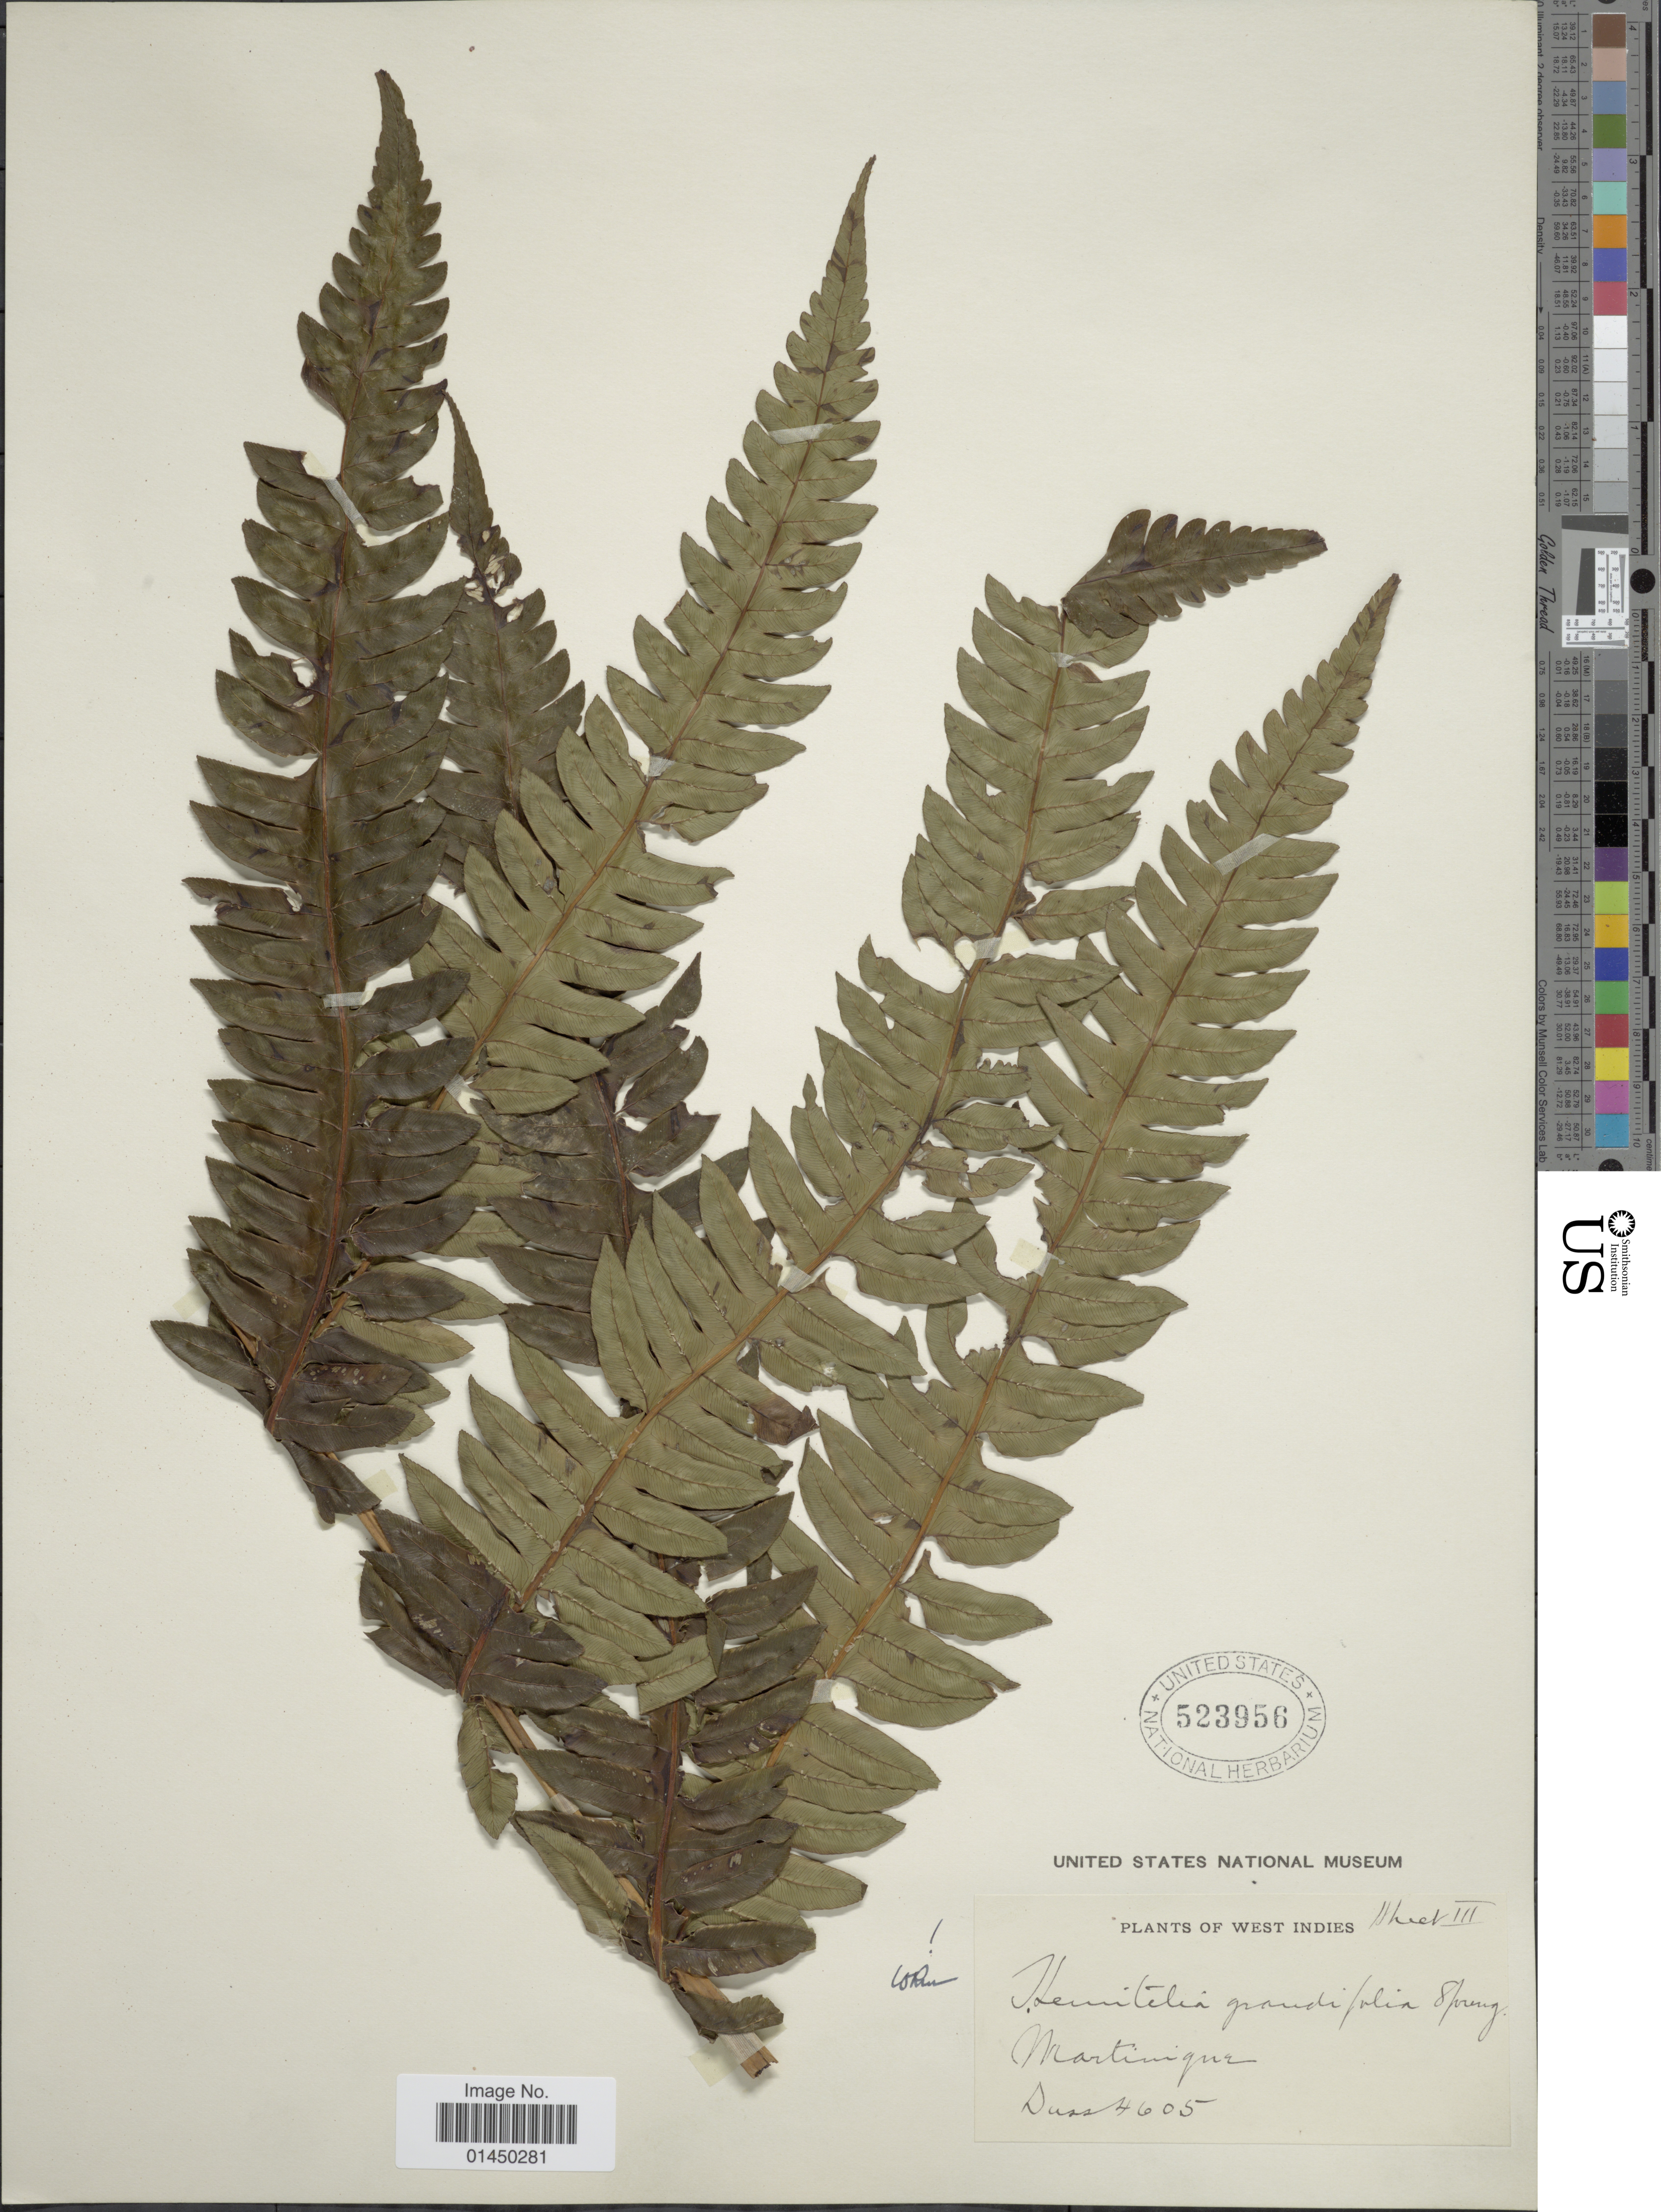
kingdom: Plantae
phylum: Tracheophyta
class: Polypodiopsida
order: Cyatheales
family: Cyatheaceae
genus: Cyathea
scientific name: Cyathea grandifolia var. grandifolia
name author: Willd.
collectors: -. Duss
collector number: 4605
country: Martinique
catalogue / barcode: US 523956